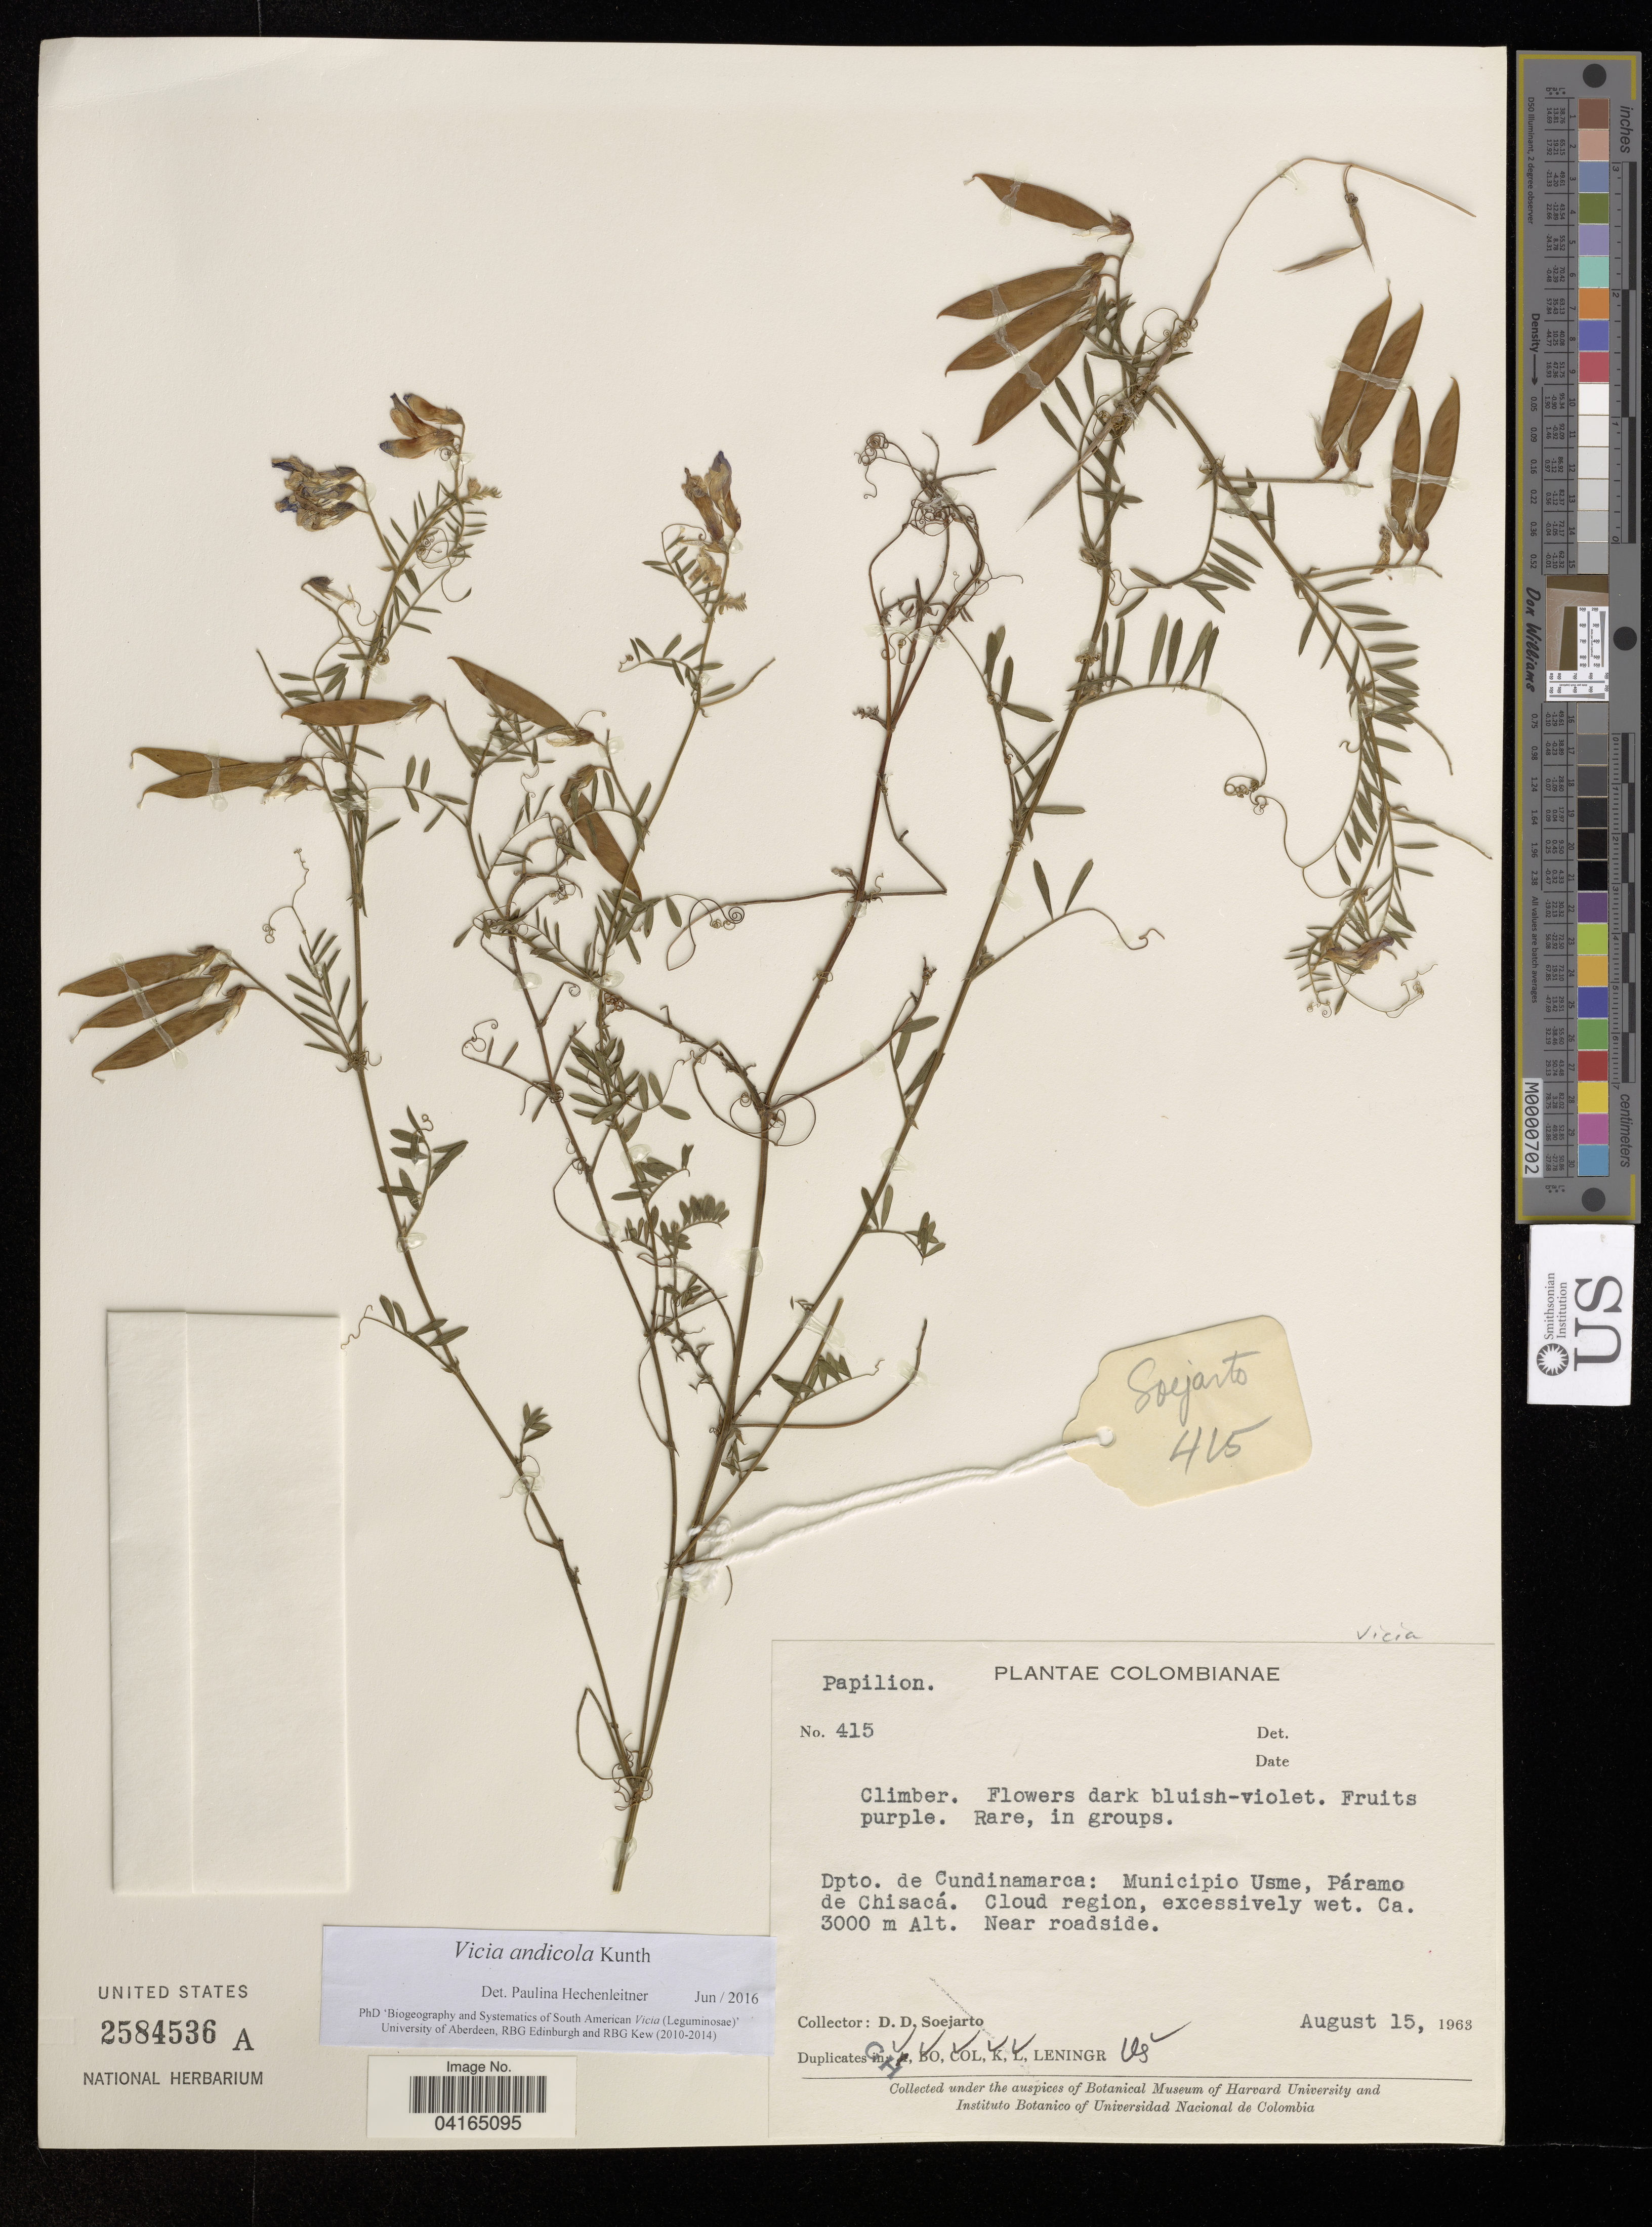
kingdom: Plantae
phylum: Tracheophyta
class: Magnoliopsida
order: Fabales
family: Fabaceae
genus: Vicia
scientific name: Vicia andicola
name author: Kunth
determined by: Hechenleitner, Paulina, RBG Edinburgh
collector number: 415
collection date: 1963-08-15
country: Colombia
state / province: Cundinamarca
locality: Dpto. de Cundinamarca: Municipio Usme, Páramo de Chisacá. Near roadside.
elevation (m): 3000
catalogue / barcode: US 2584536A